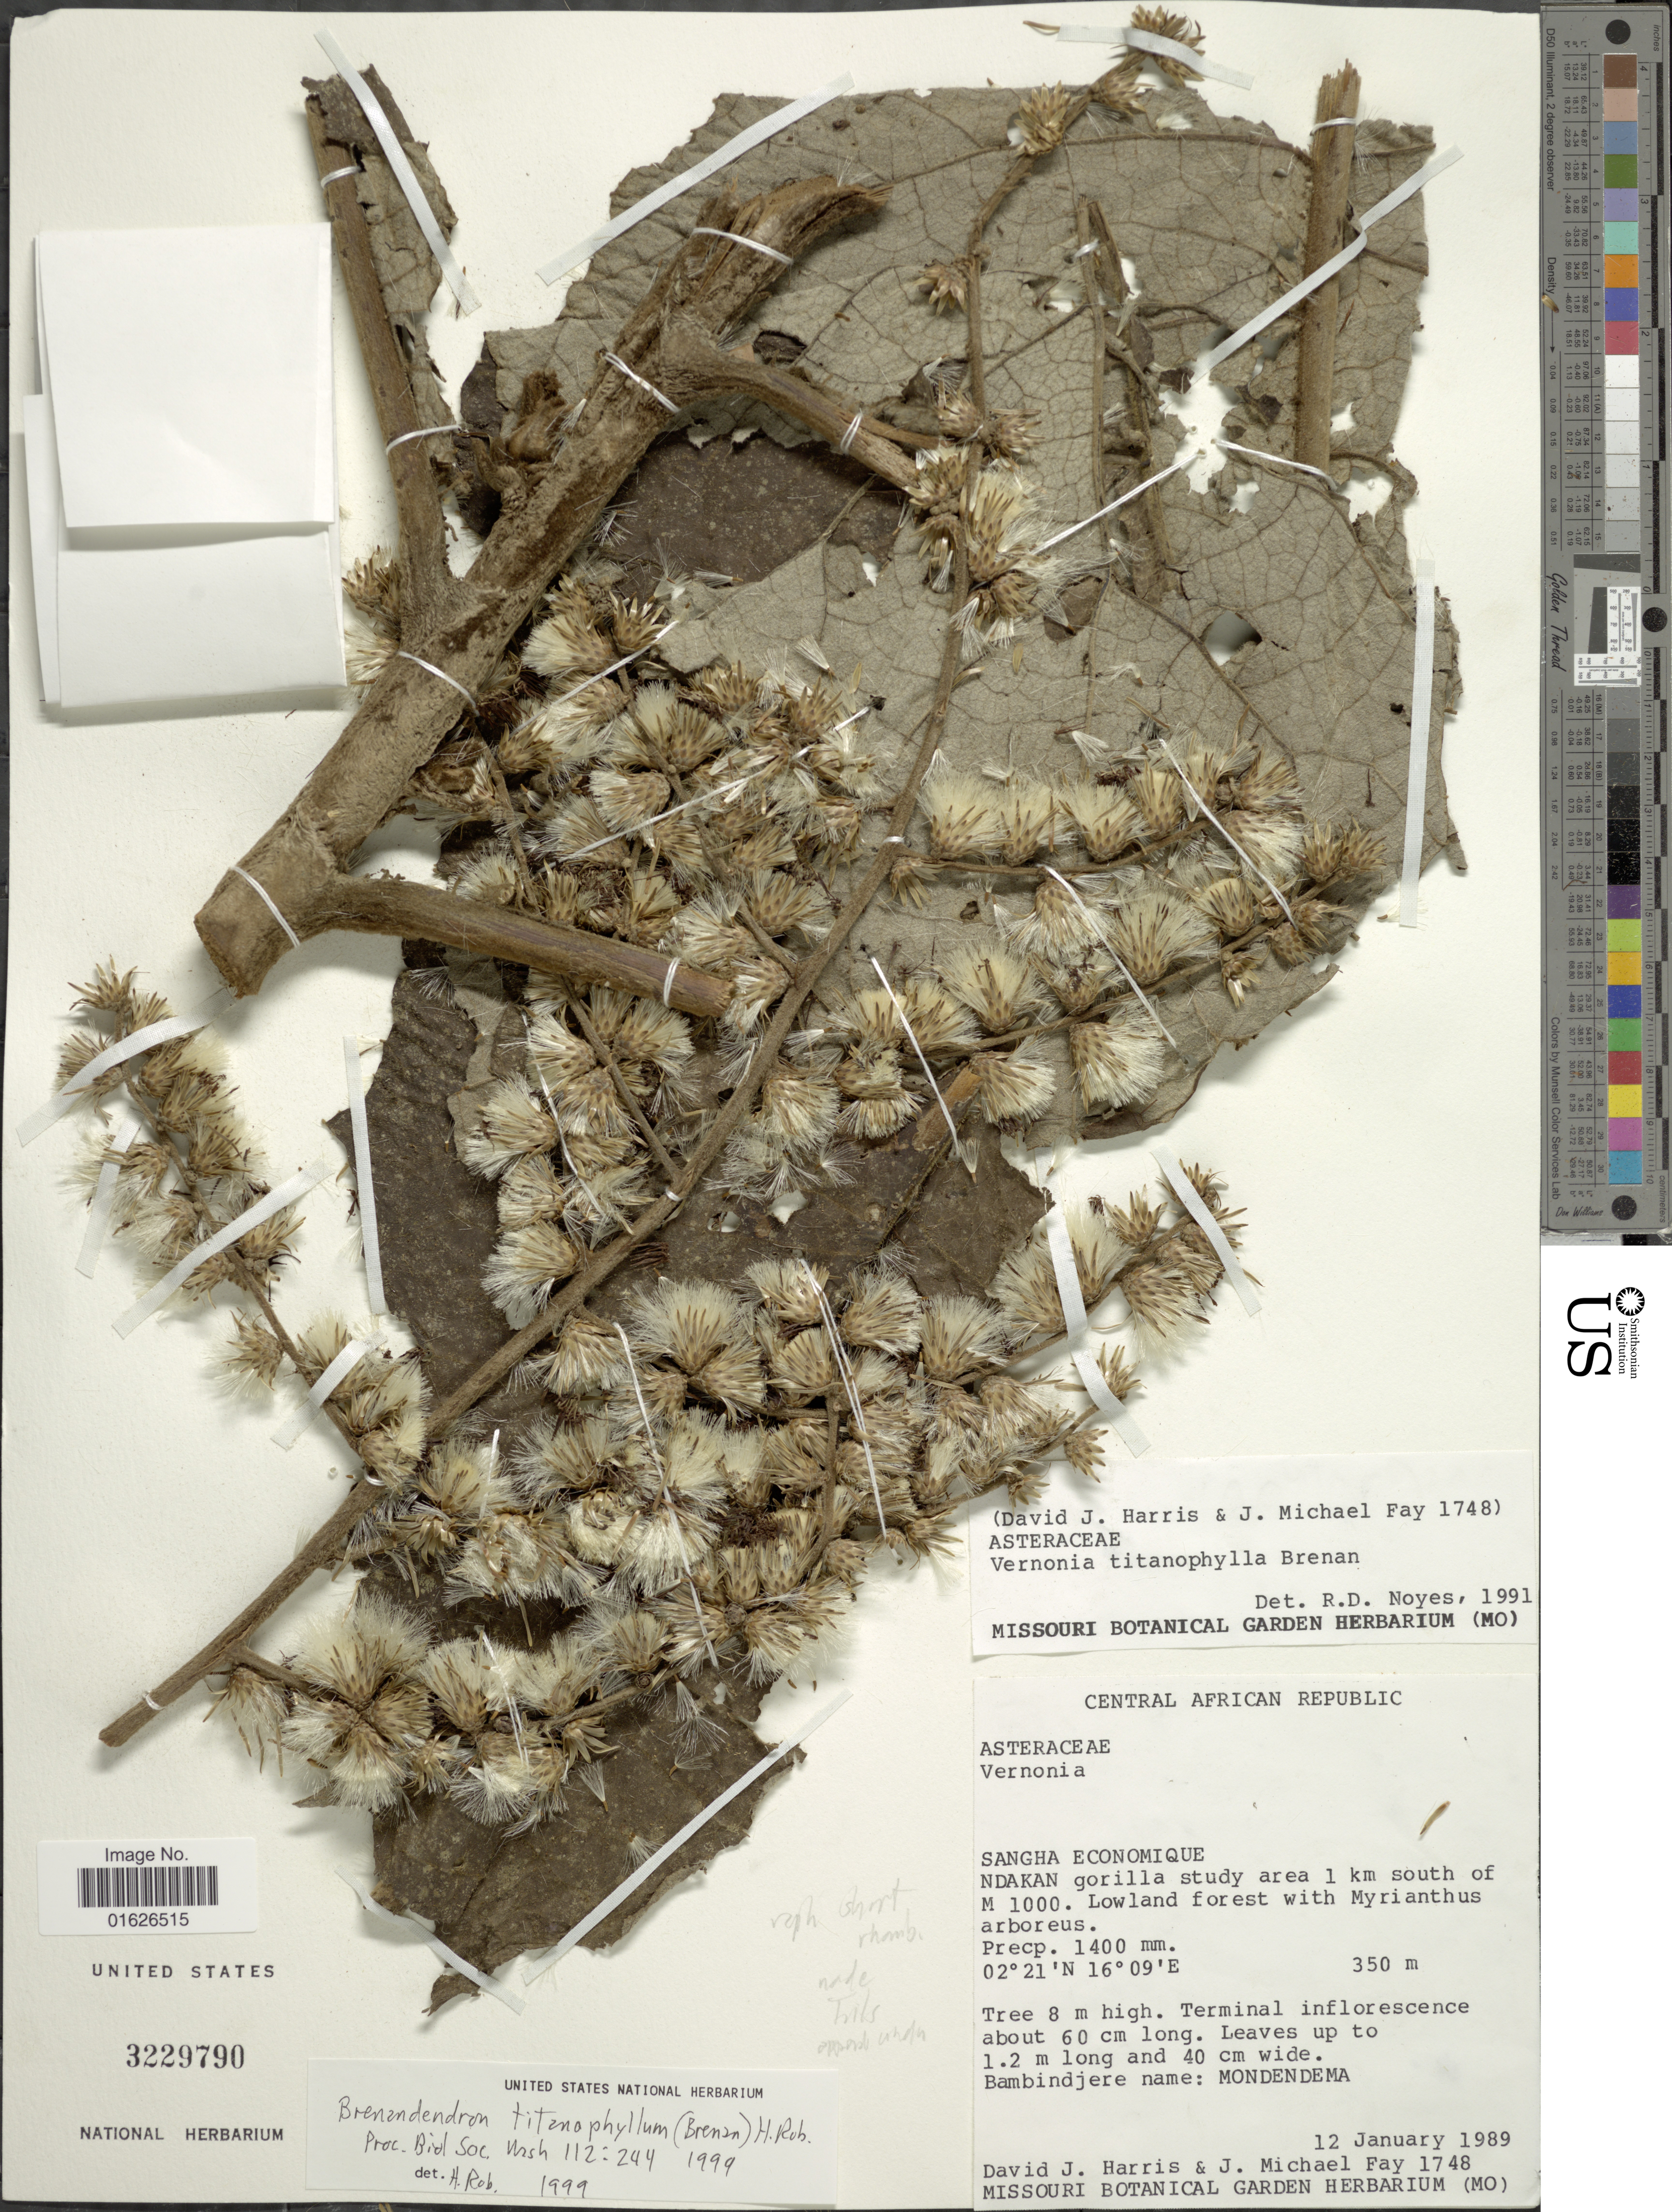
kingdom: Plantae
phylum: Tracheophyta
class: Magnoliopsida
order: Asterales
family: Asteraceae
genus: Brenandendron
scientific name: Brenandendron titanophyllum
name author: (Brenan) H. Rob.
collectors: D. J. Harris & J. M. Fay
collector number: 1748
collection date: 1989-01-12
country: Congo, Republic of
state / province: Sangha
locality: Sangha Economique Ndakan gorilla study area 1 km south of m1000.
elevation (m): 350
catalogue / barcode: US 3229790